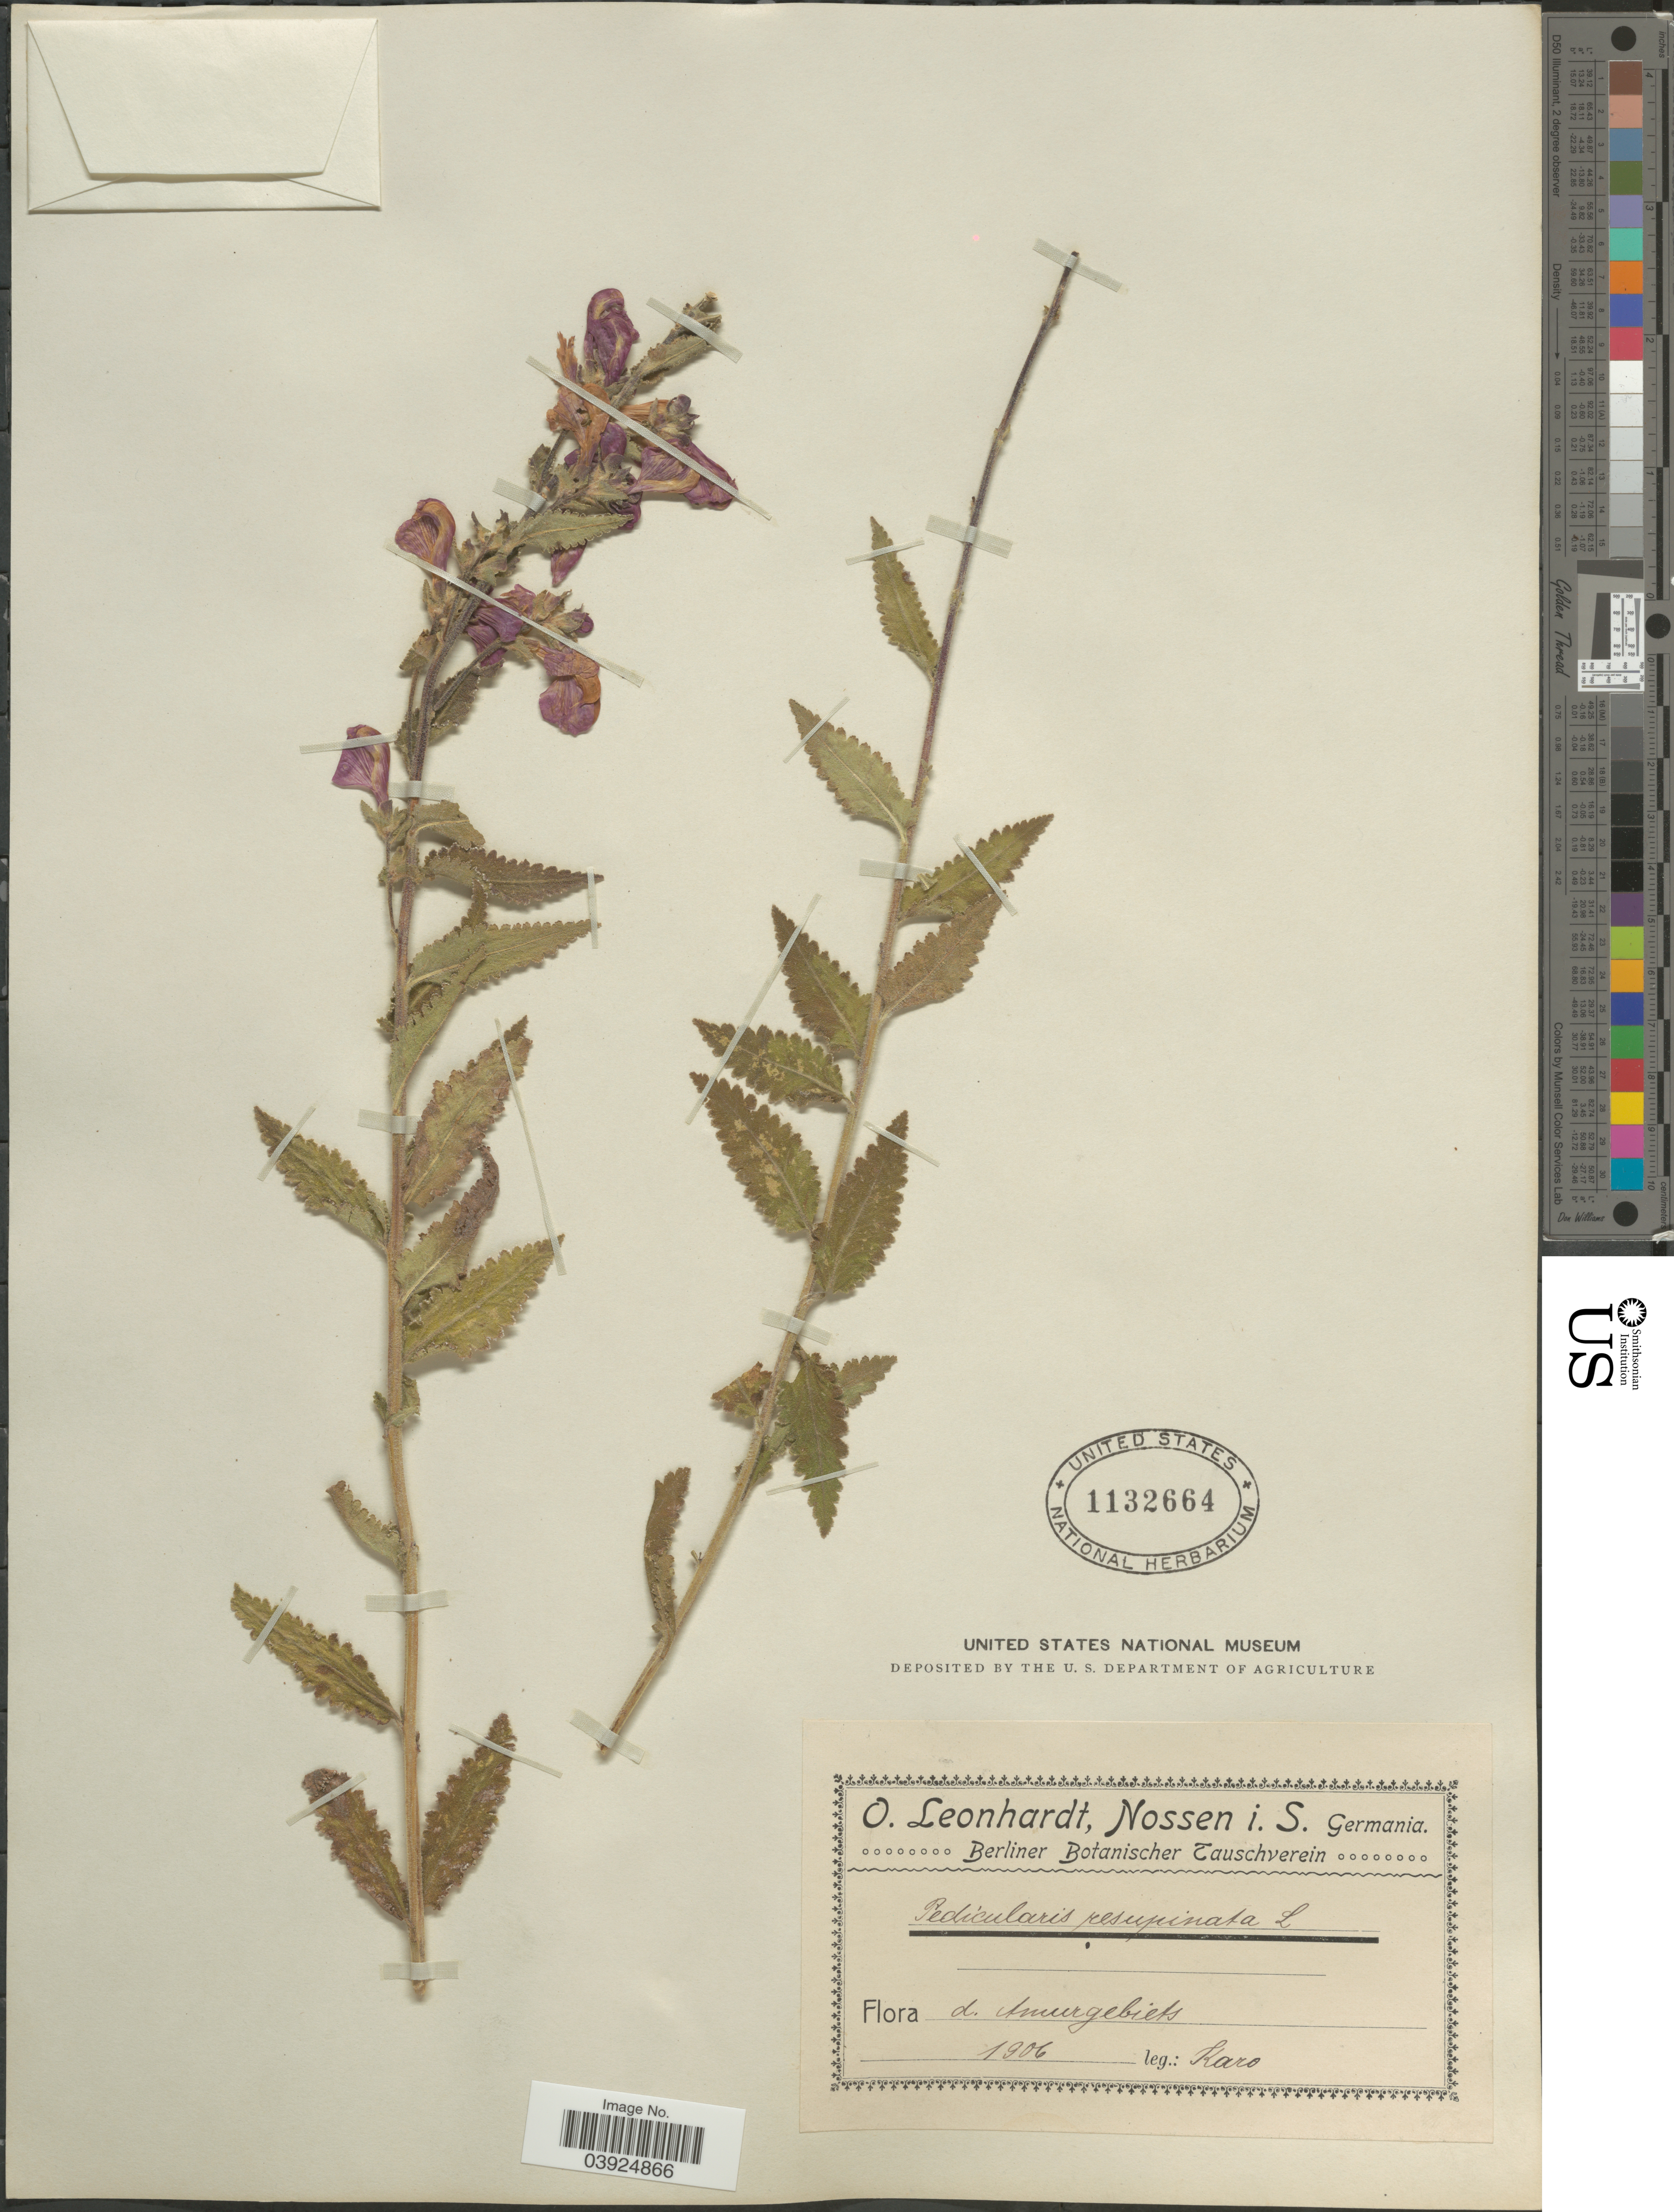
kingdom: Plantae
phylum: Tracheophyta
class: Magnoliopsida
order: Lamiales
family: Orobanchaceae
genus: Pedicularis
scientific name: Pedicularis resupinata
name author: L.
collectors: Karo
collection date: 1906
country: Russian Federation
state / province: Amur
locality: D. Amurgebiets.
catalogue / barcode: US 1132664